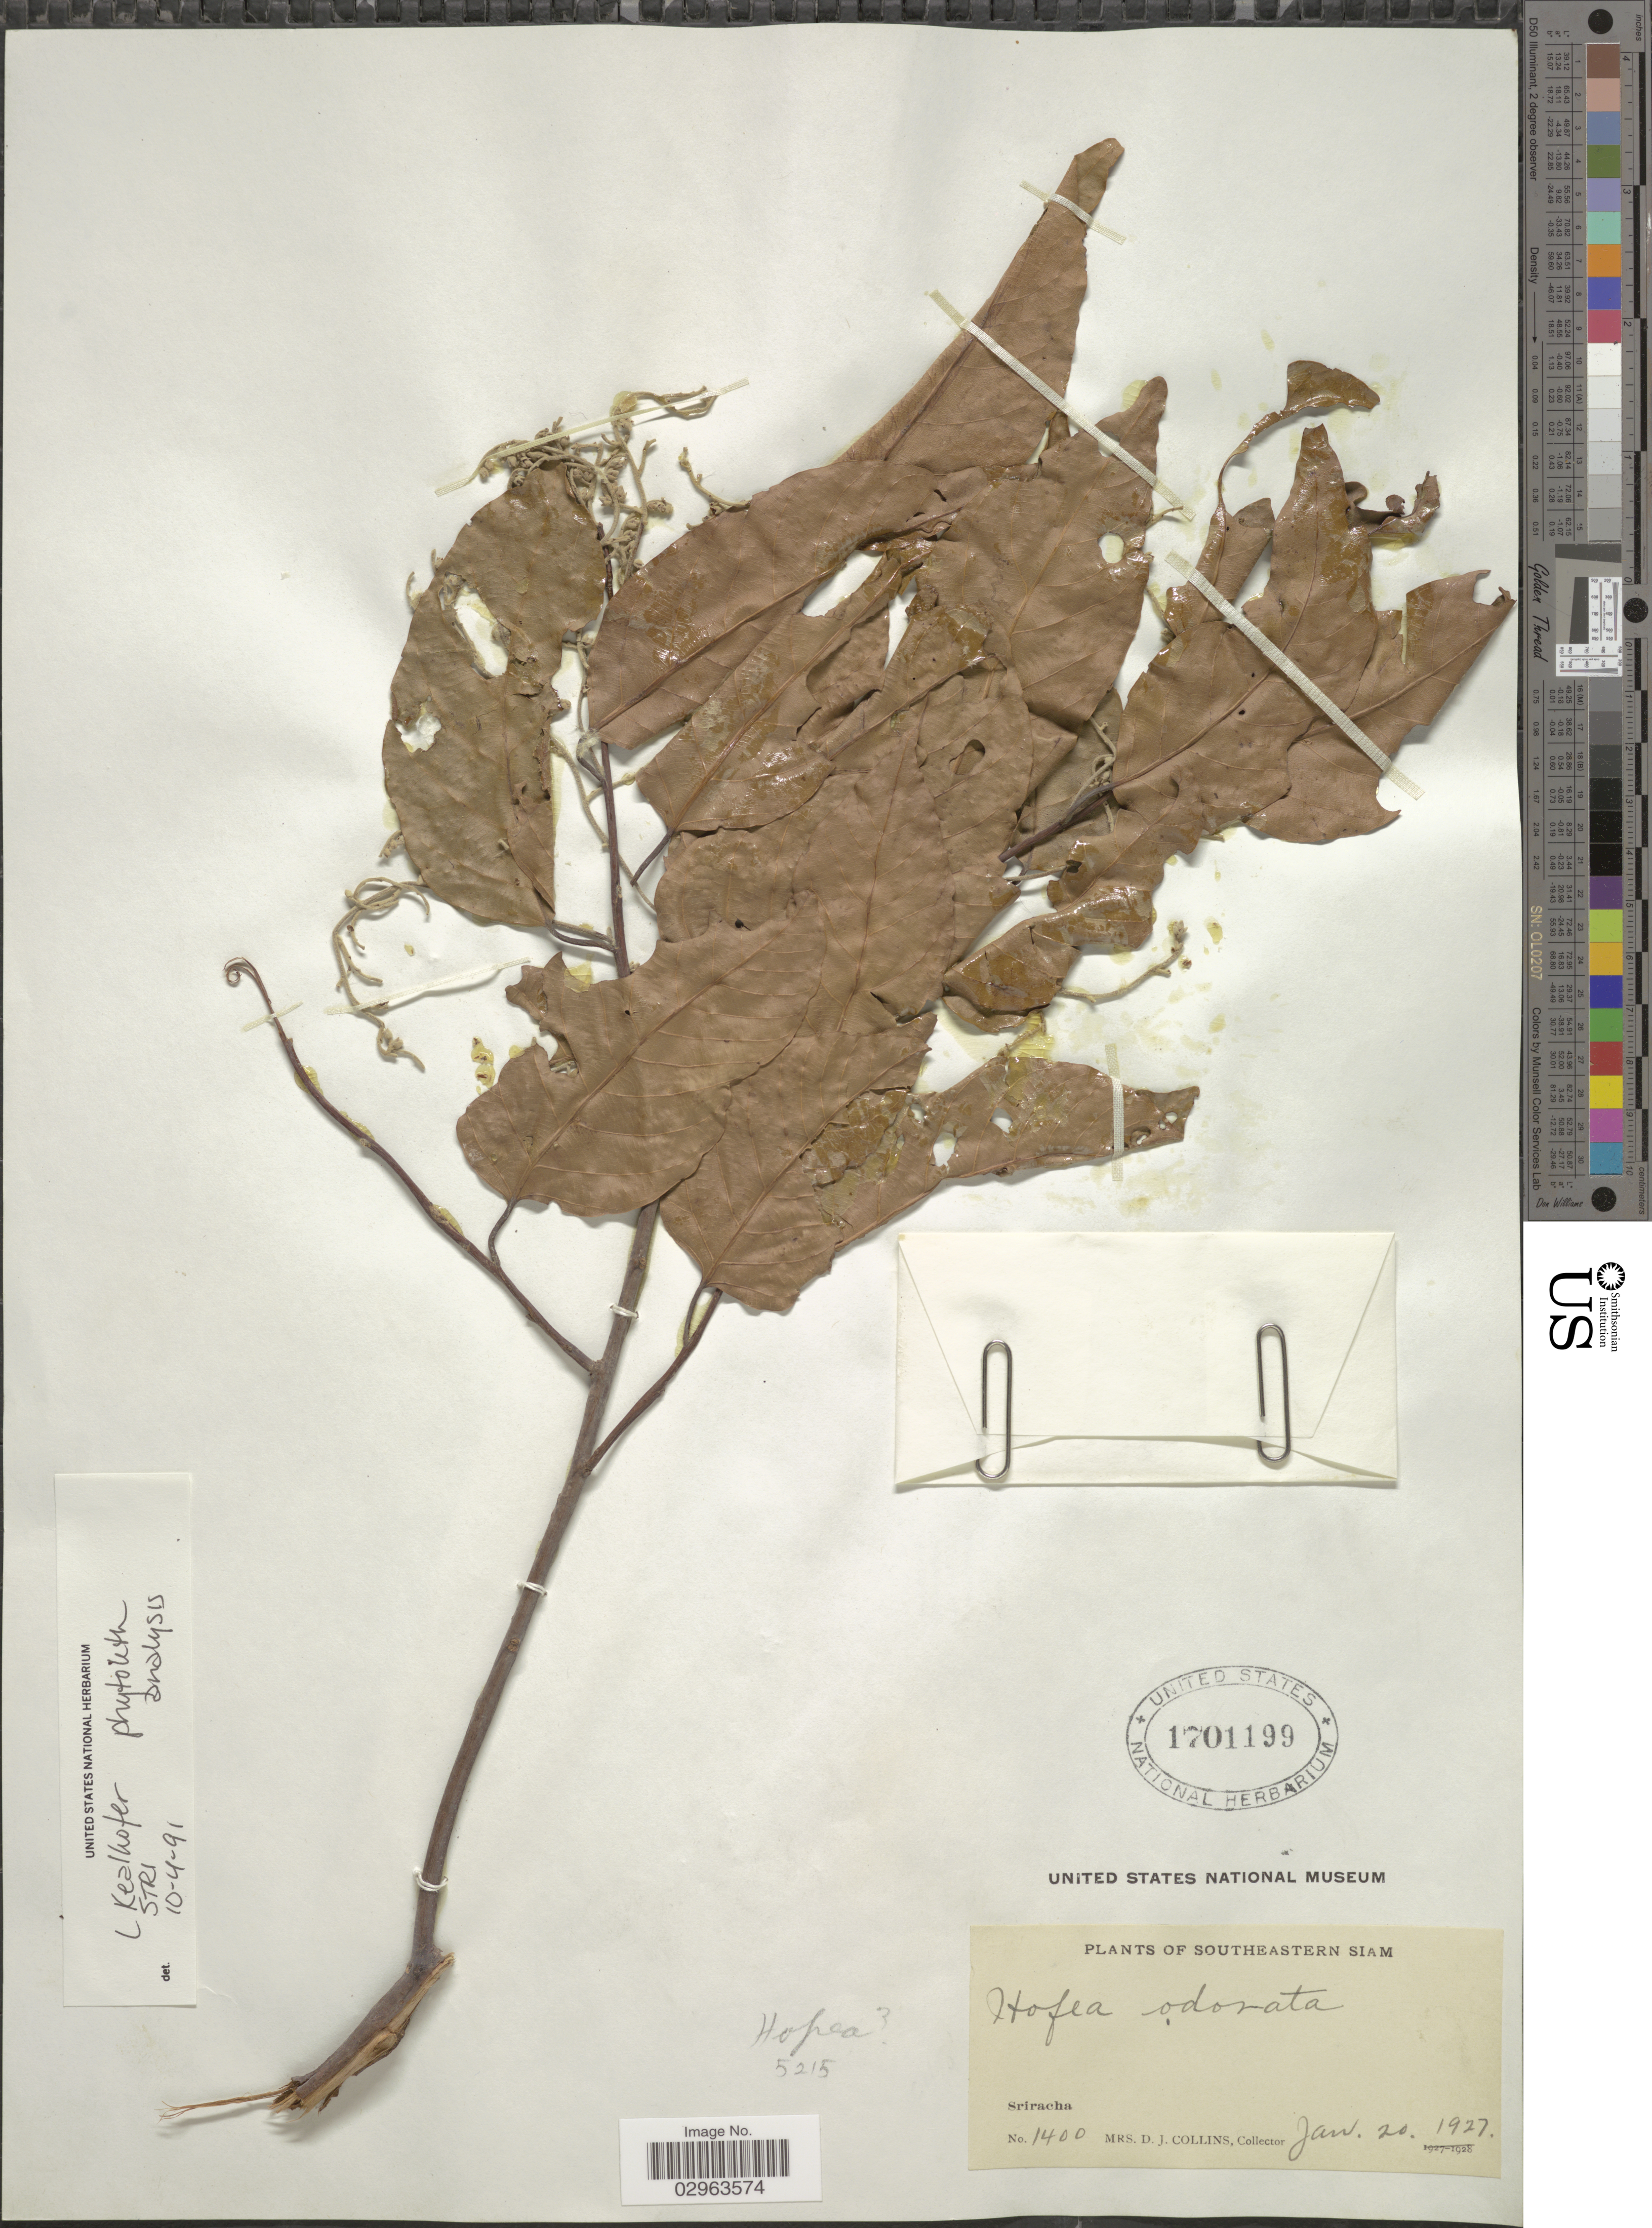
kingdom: Plantae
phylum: Tracheophyta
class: Magnoliopsida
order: Malvales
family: Dipterocarpaceae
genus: Hopea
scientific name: Hopea odorata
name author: Roxb.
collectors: Mrs. D. J. Collins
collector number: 1400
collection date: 1927-01-20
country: Thailand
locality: Southeastern Siam. Sriracha.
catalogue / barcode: US 1701199